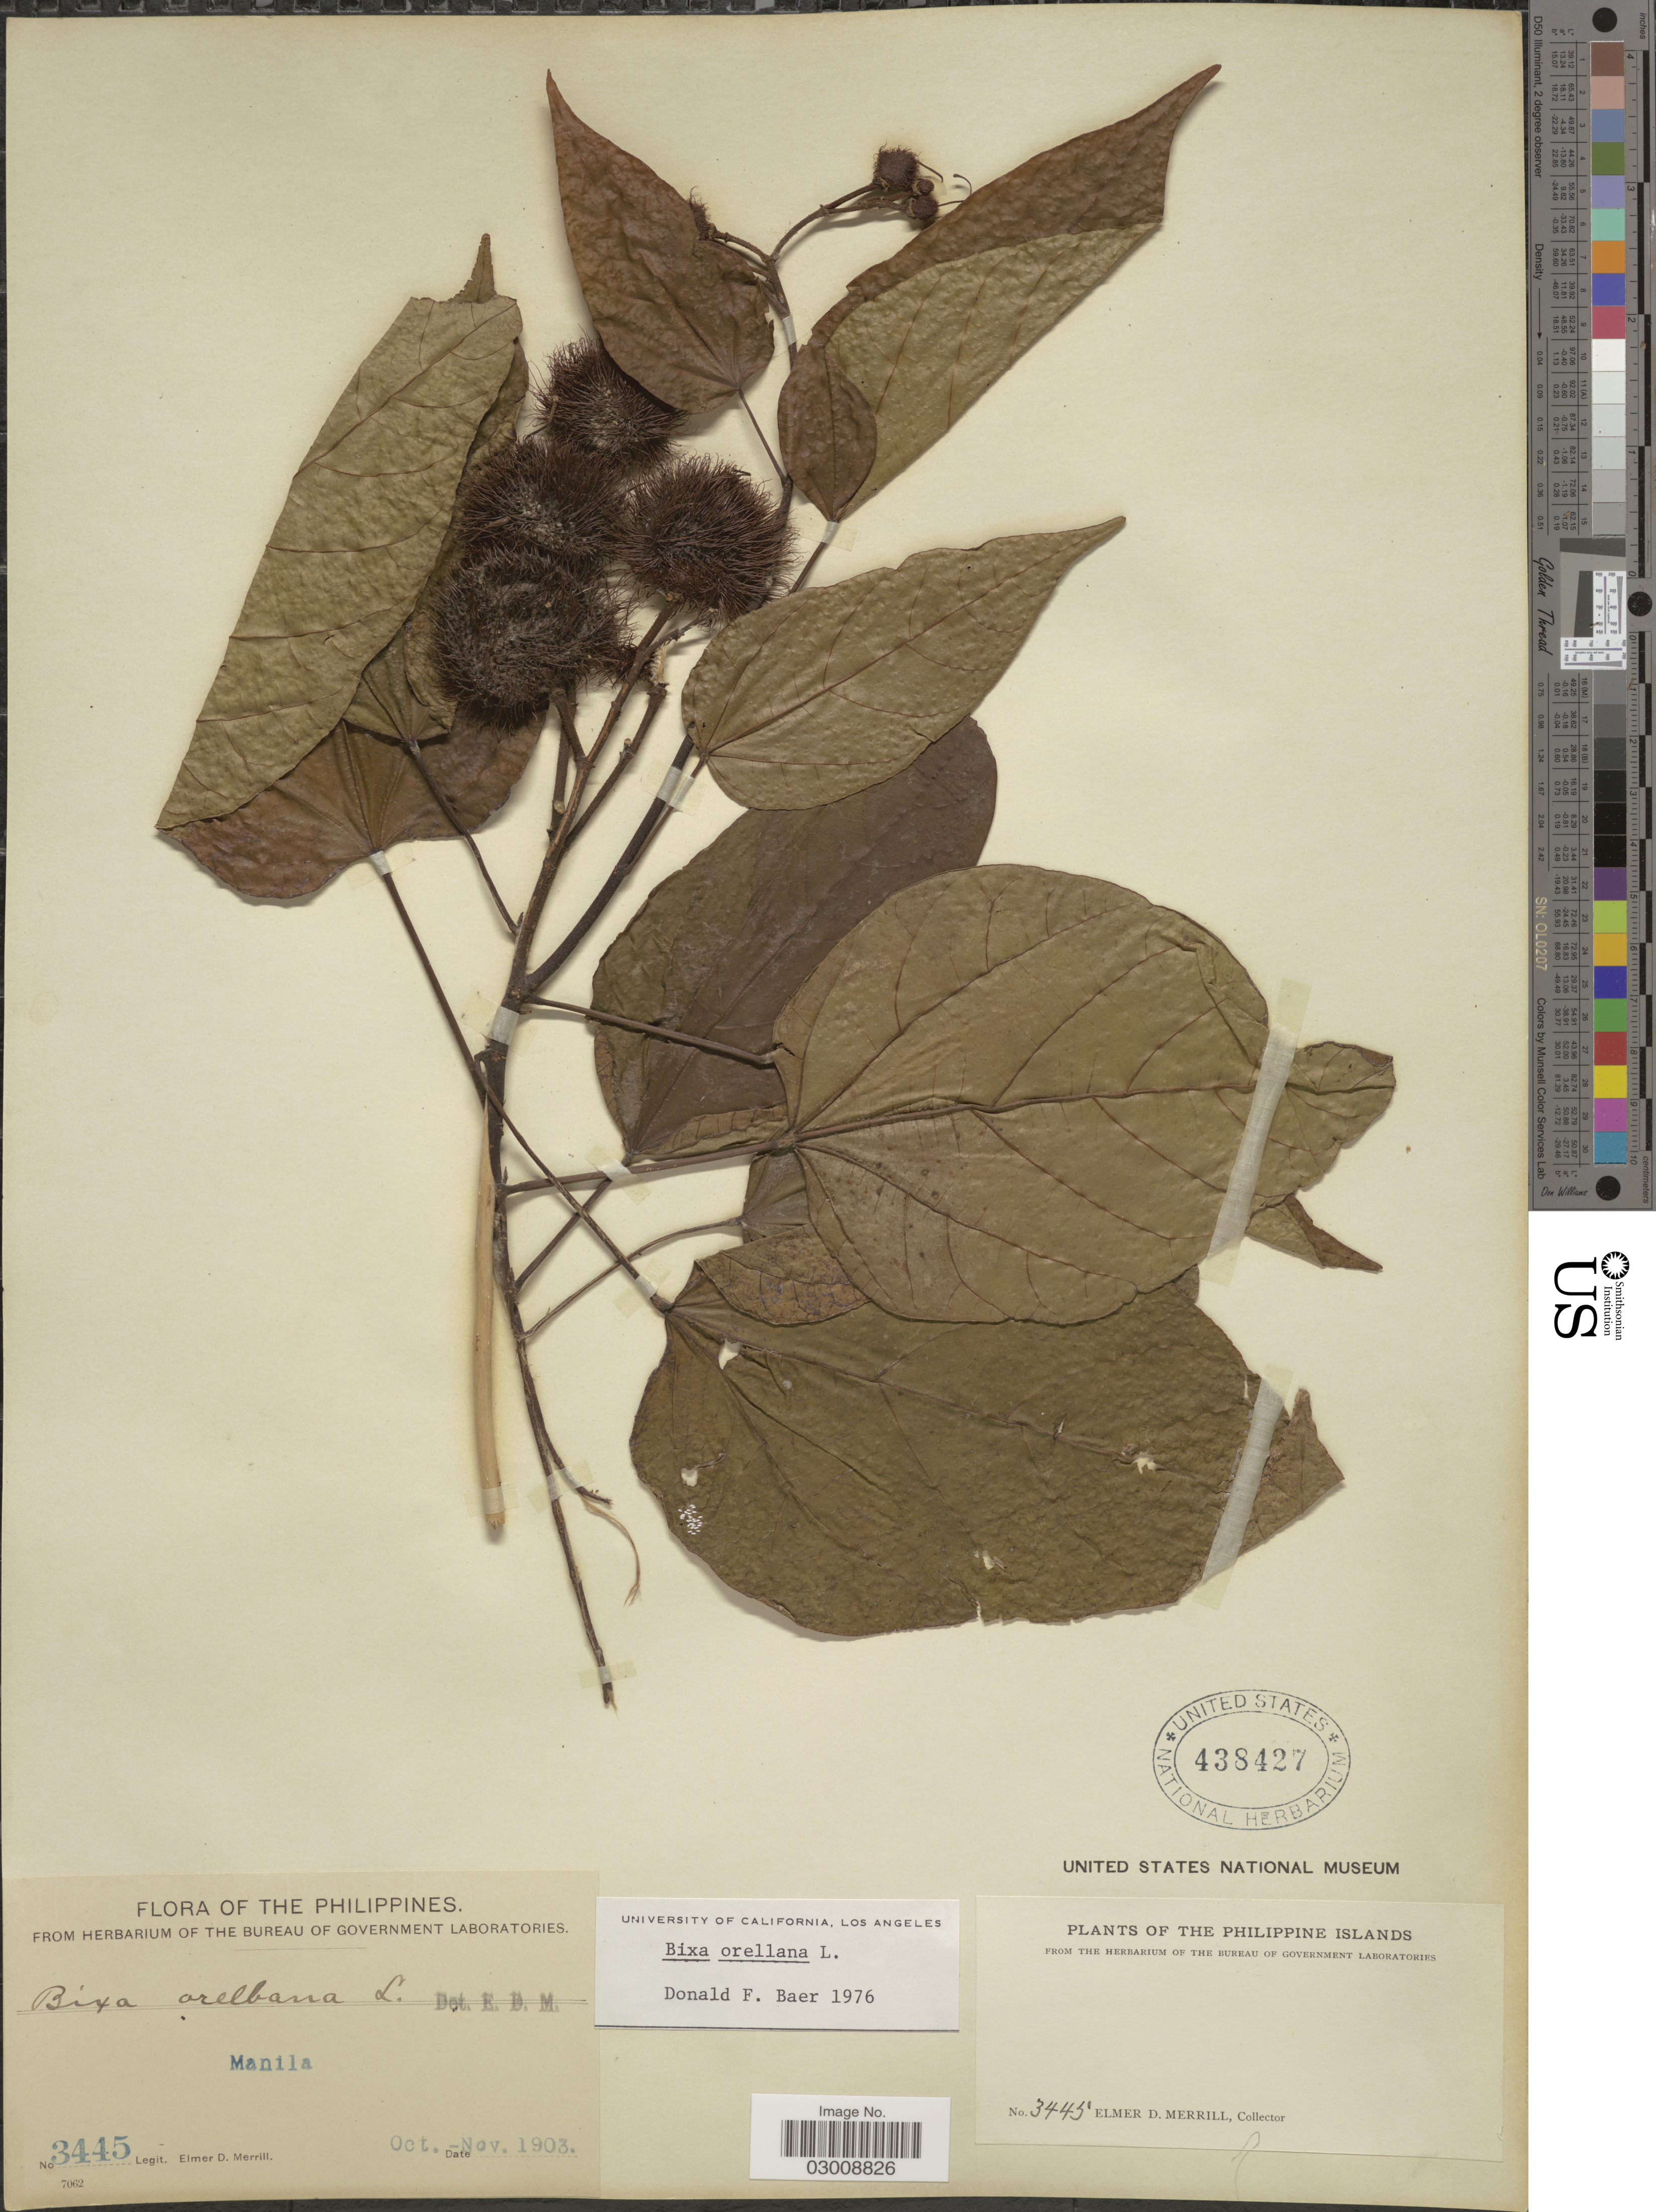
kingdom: Plantae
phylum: Tracheophyta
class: Magnoliopsida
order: Malvales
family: Bixaceae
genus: Bixa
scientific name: Bixa orellana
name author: L.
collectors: E. D. Merrill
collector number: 3445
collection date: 1903-10/1903-11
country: Philippines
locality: The Philippines. Manila.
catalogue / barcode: US 438427